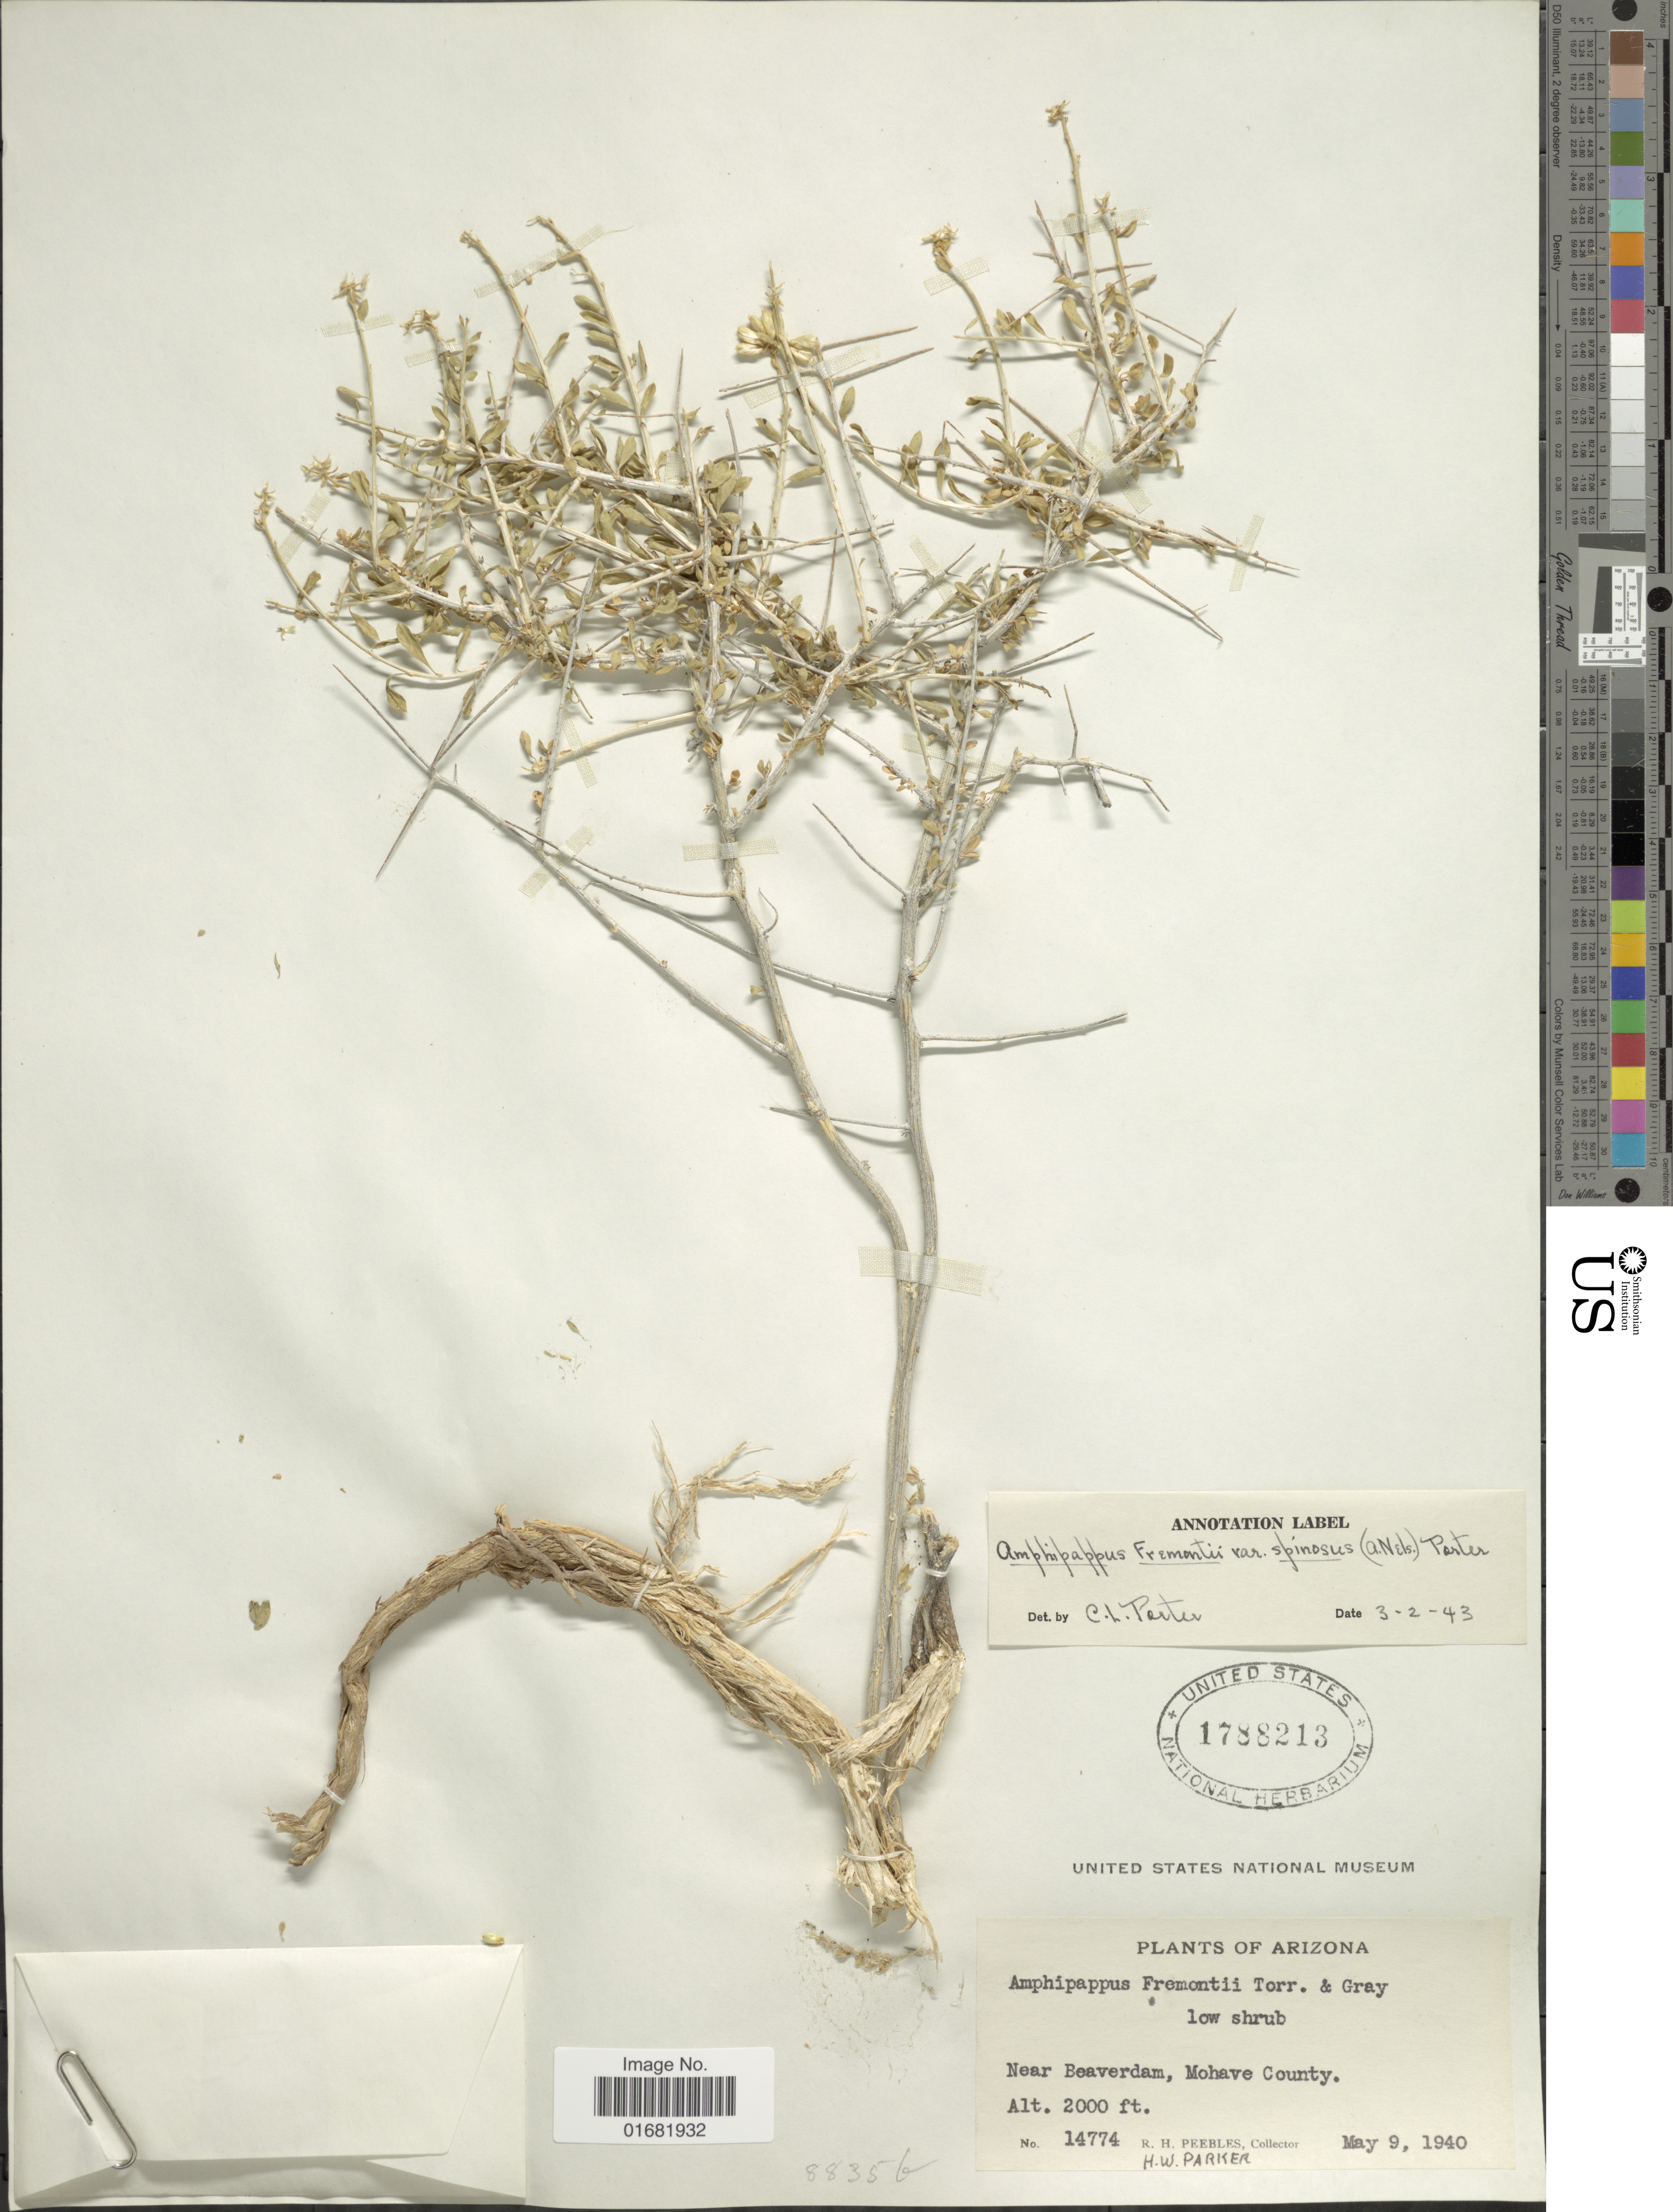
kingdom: Plantae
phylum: Tracheophyta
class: Magnoliopsida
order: Asterales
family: Asteraceae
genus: Amphipappus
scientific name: Amphipappus fremontii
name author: Torr. & A. Gray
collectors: R. H. Peebles & H. W. Parker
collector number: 14774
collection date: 1940-05-09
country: United States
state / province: Arizona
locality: Near Beaverdam, Mohave County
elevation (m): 610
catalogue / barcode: US 1788213